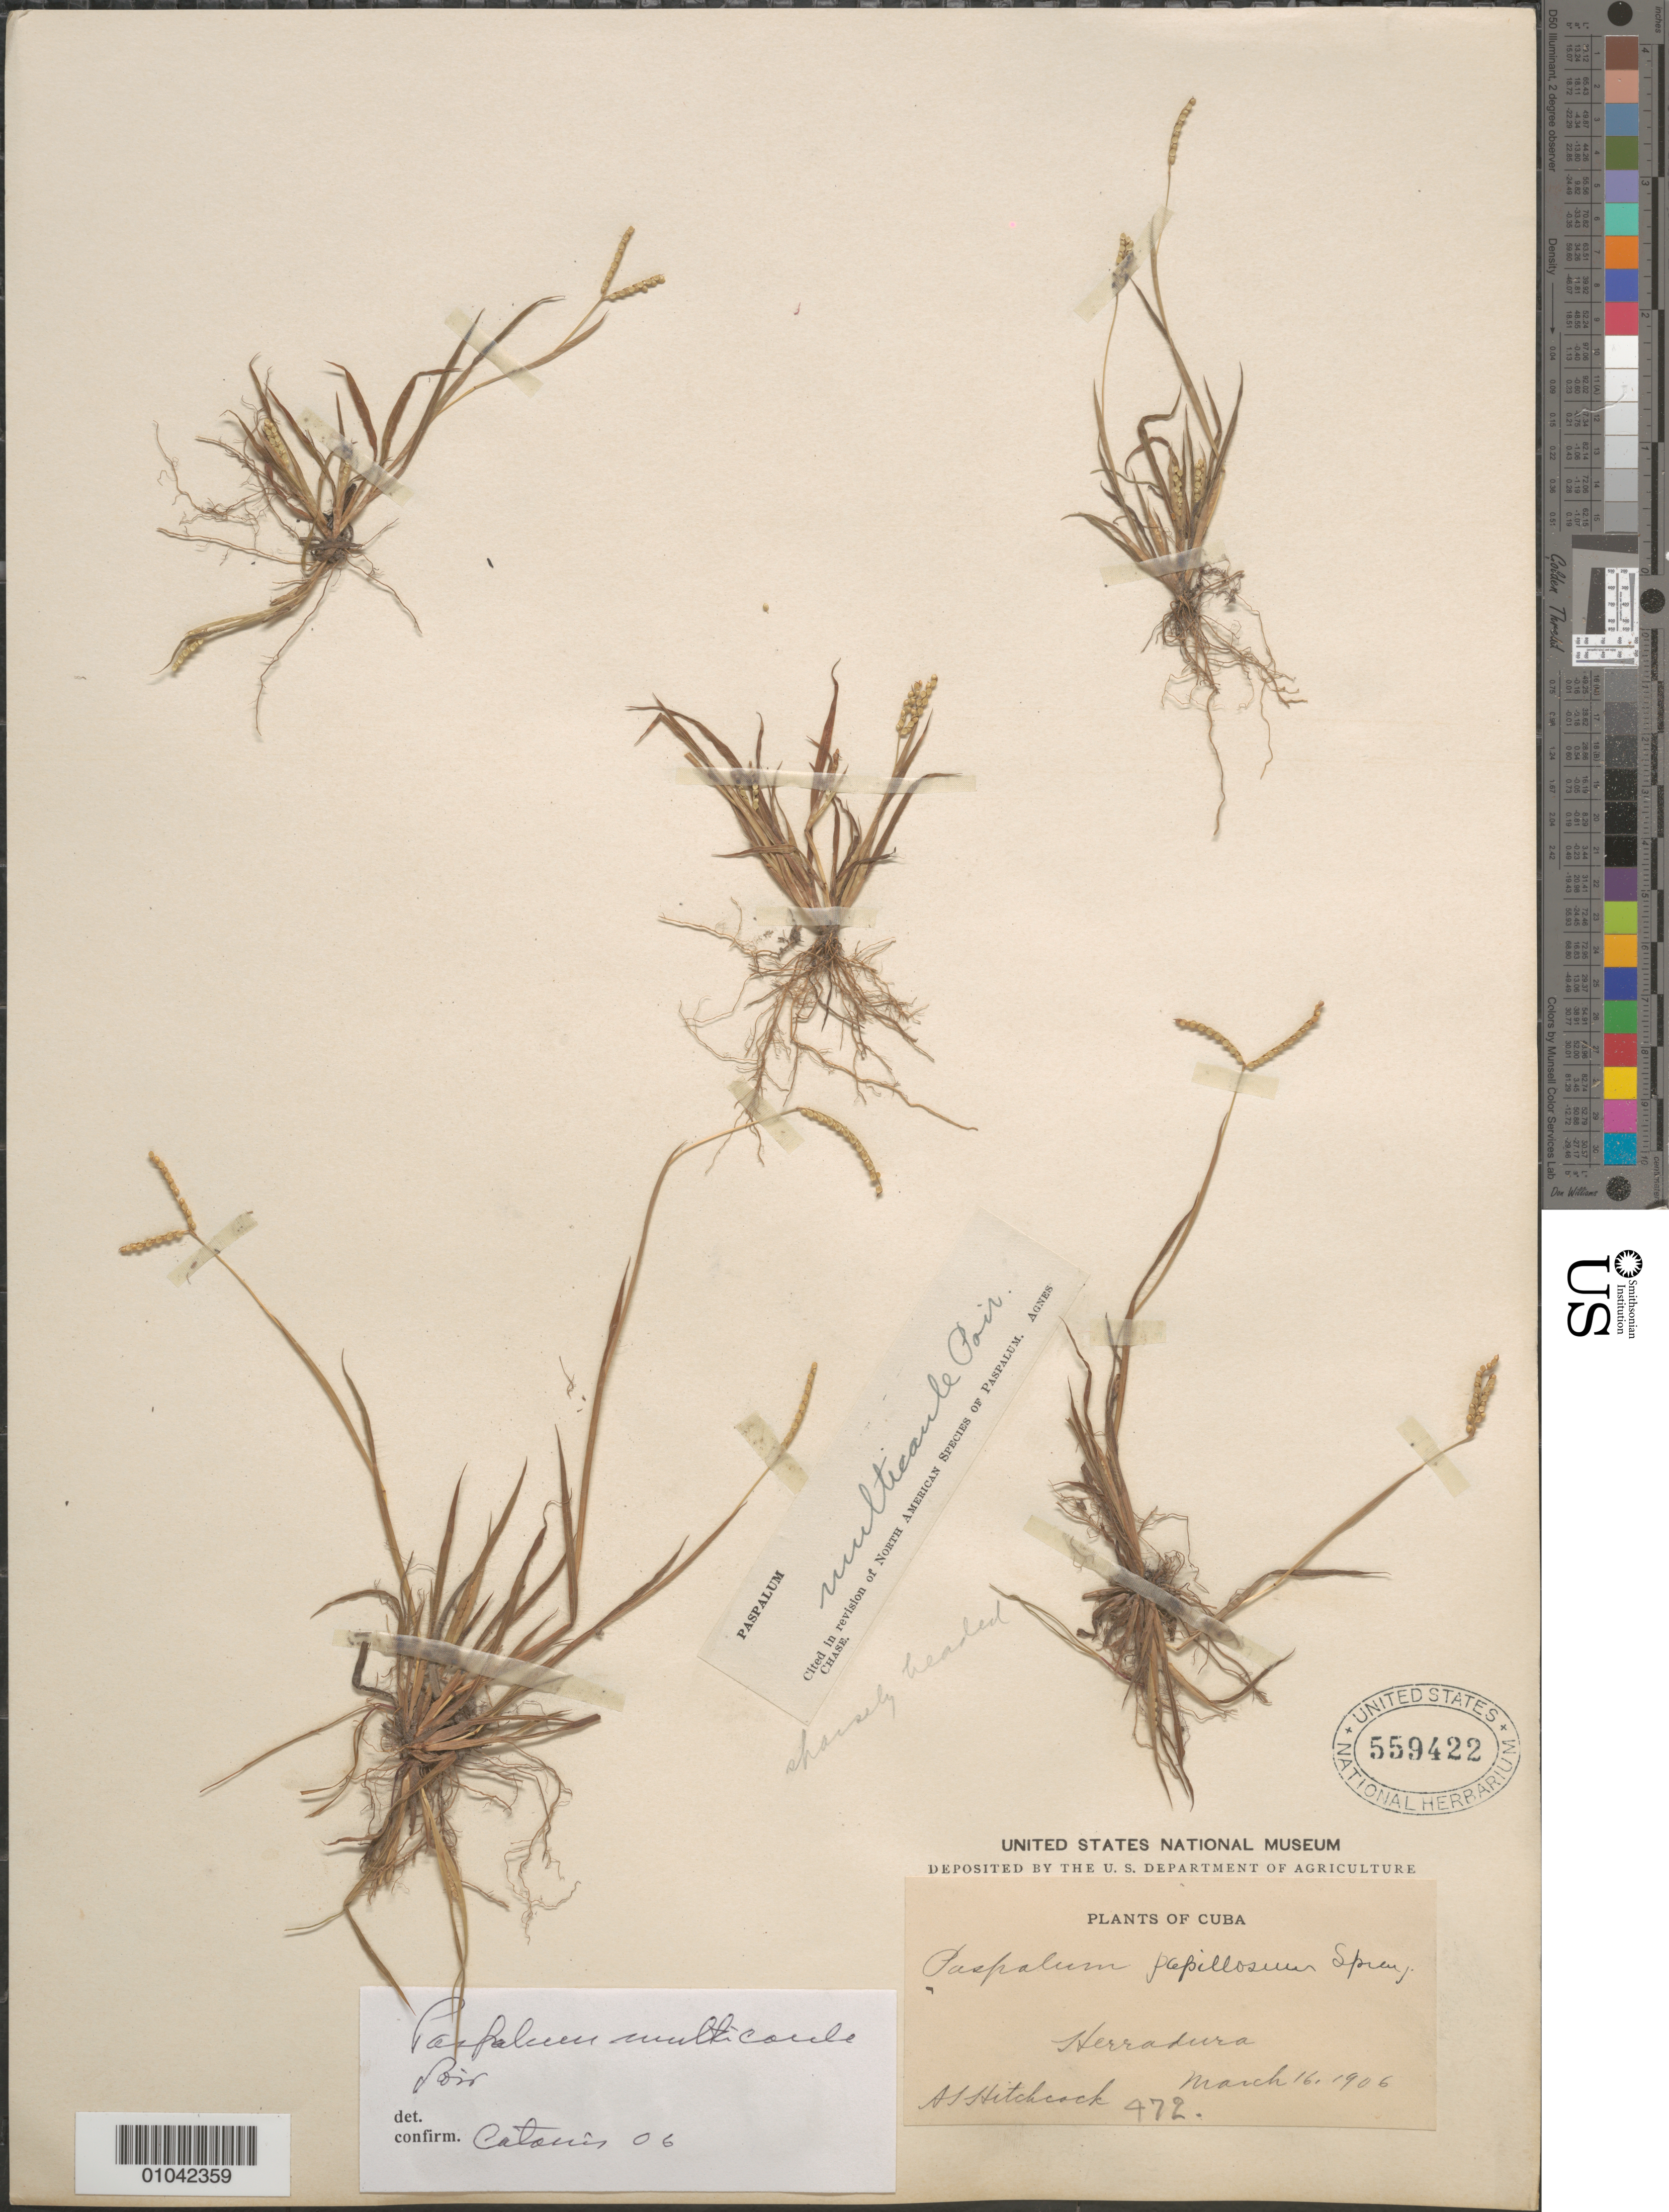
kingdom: Plantae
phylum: Tracheophyta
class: Liliopsida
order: Poales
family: Poaceae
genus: Paspalum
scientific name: Paspalum multicaule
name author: Poir.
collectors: A. S. Hitchcock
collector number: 472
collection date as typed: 16 Mar 1906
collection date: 1906-03-16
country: Cuba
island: Cuba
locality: Herradura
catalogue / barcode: US 559422